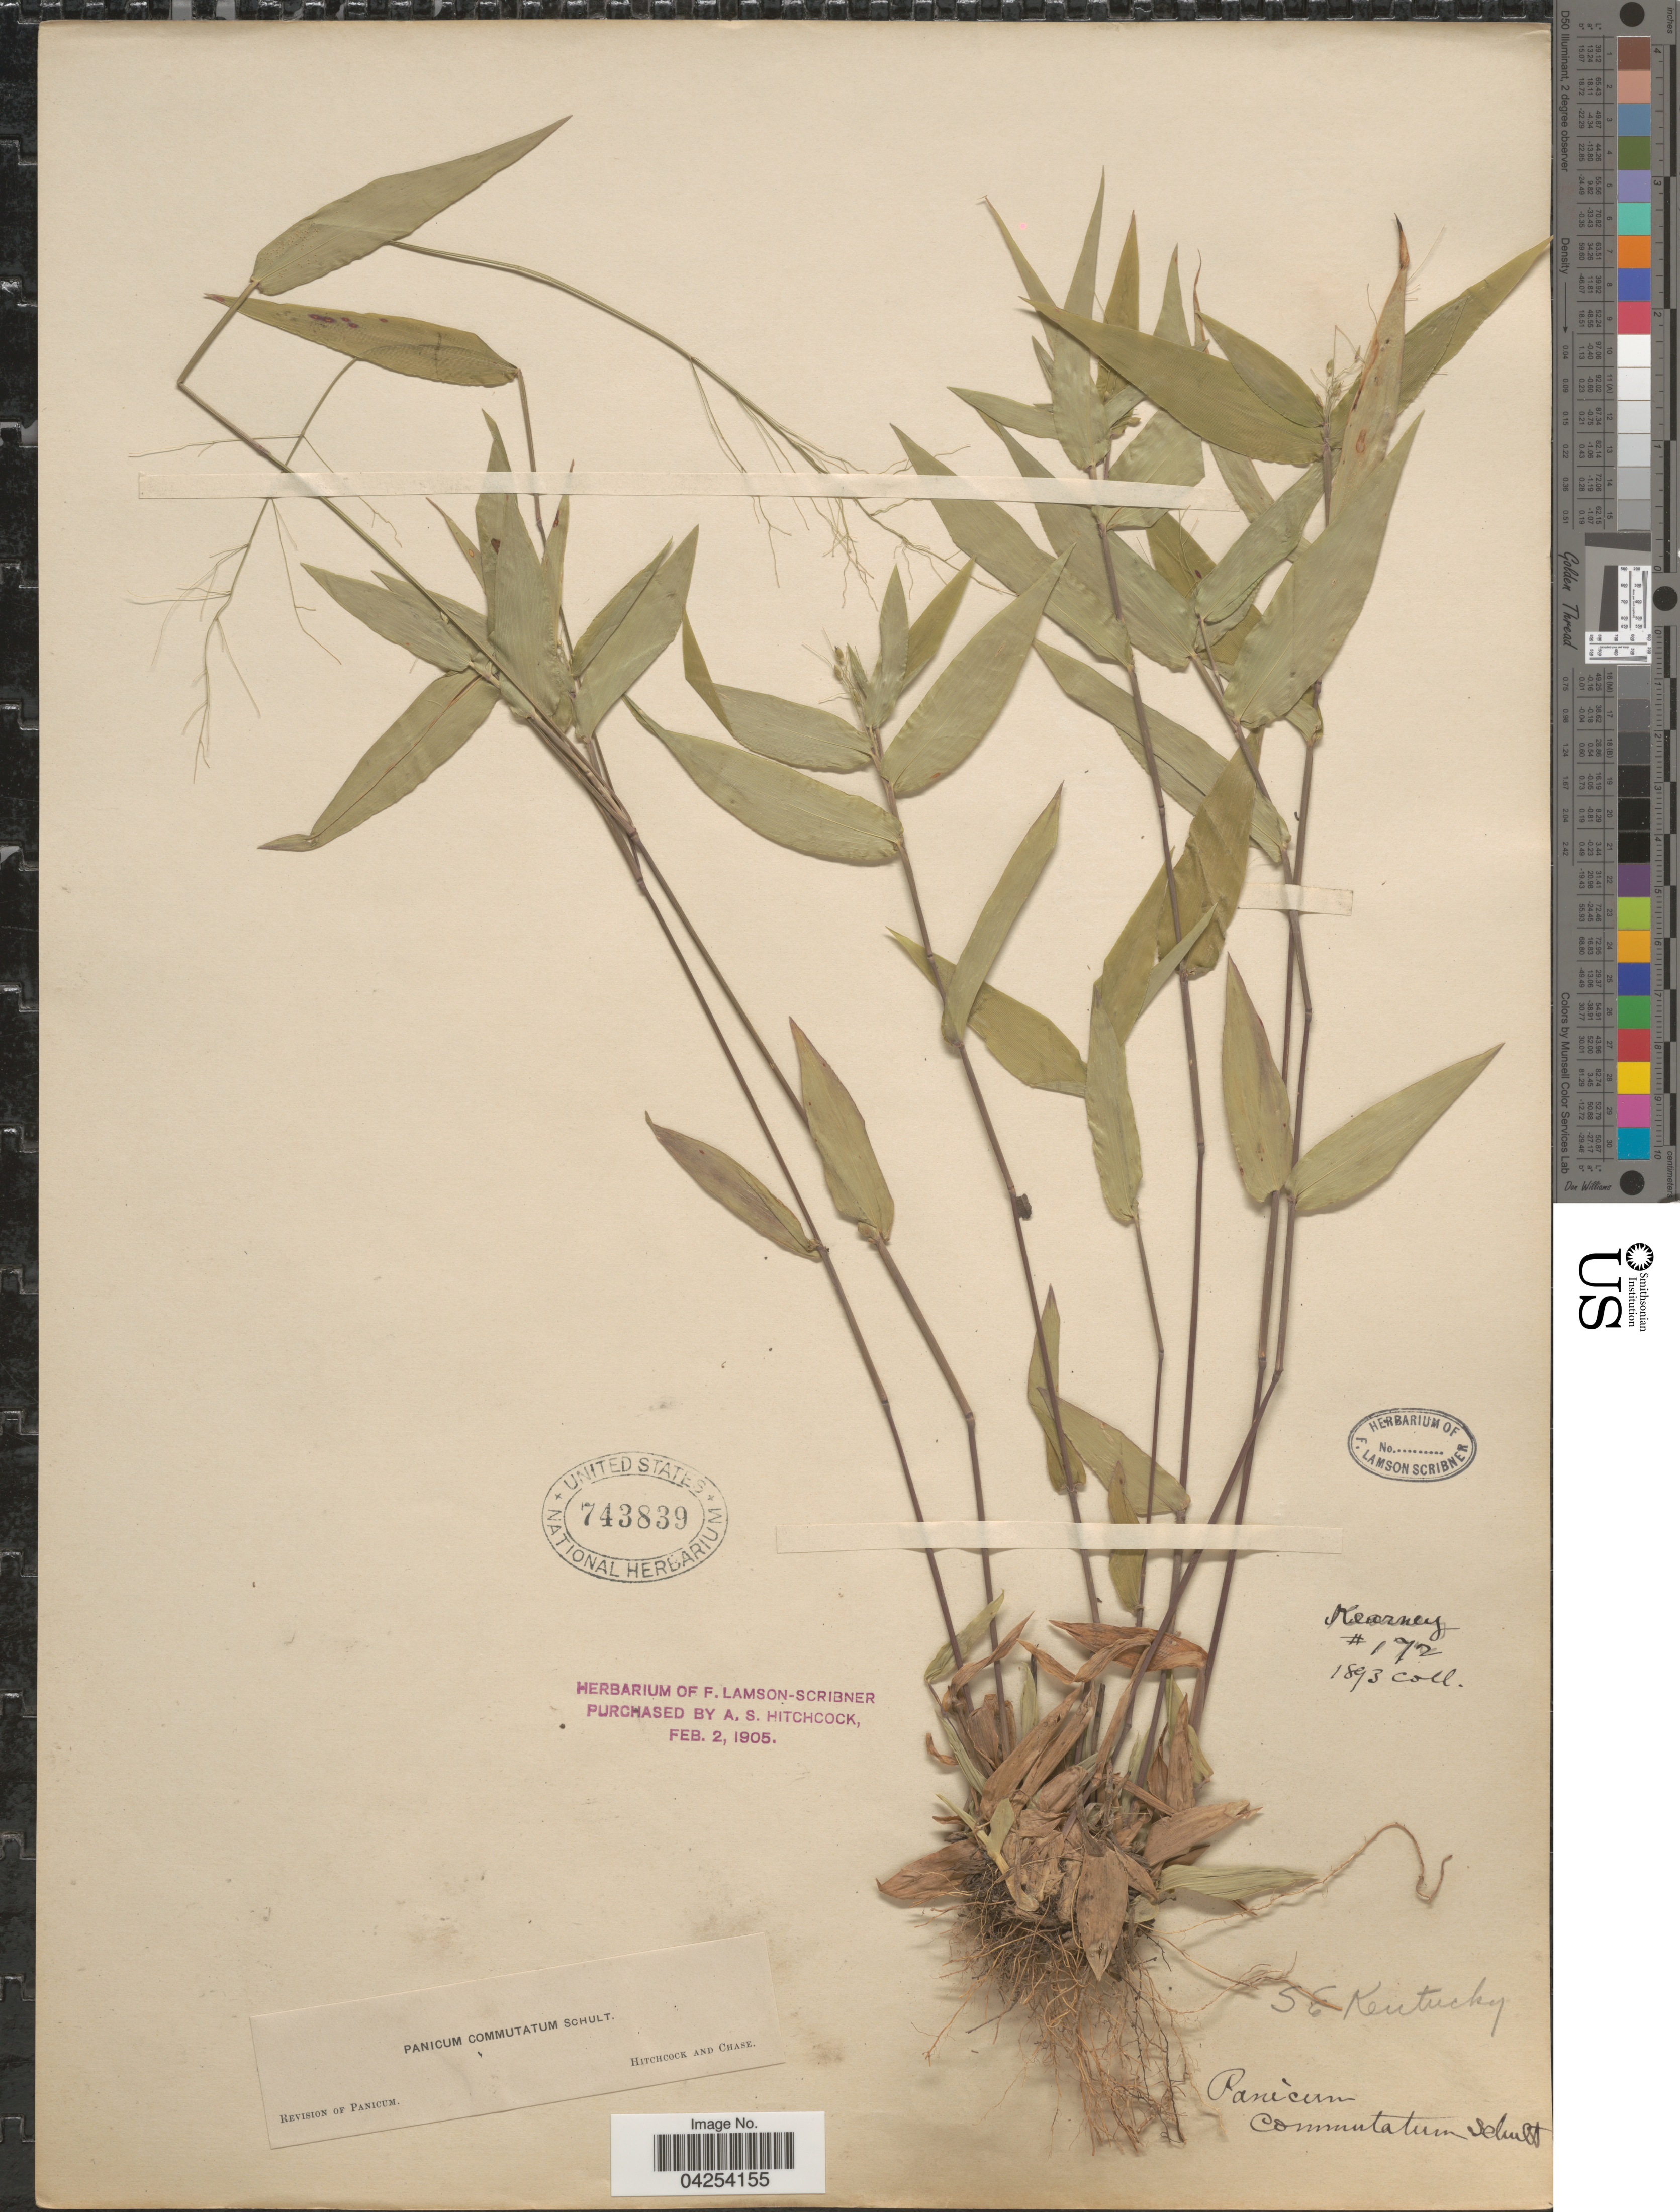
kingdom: Plantae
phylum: Tracheophyta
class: Liliopsida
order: Poales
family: Poaceae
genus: Dichanthelium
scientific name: Dichanthelium commutatum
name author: (Schult.) Gould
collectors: Kearney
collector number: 172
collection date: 1893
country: United States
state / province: Kentucky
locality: S E Kentucky.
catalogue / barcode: US 743839